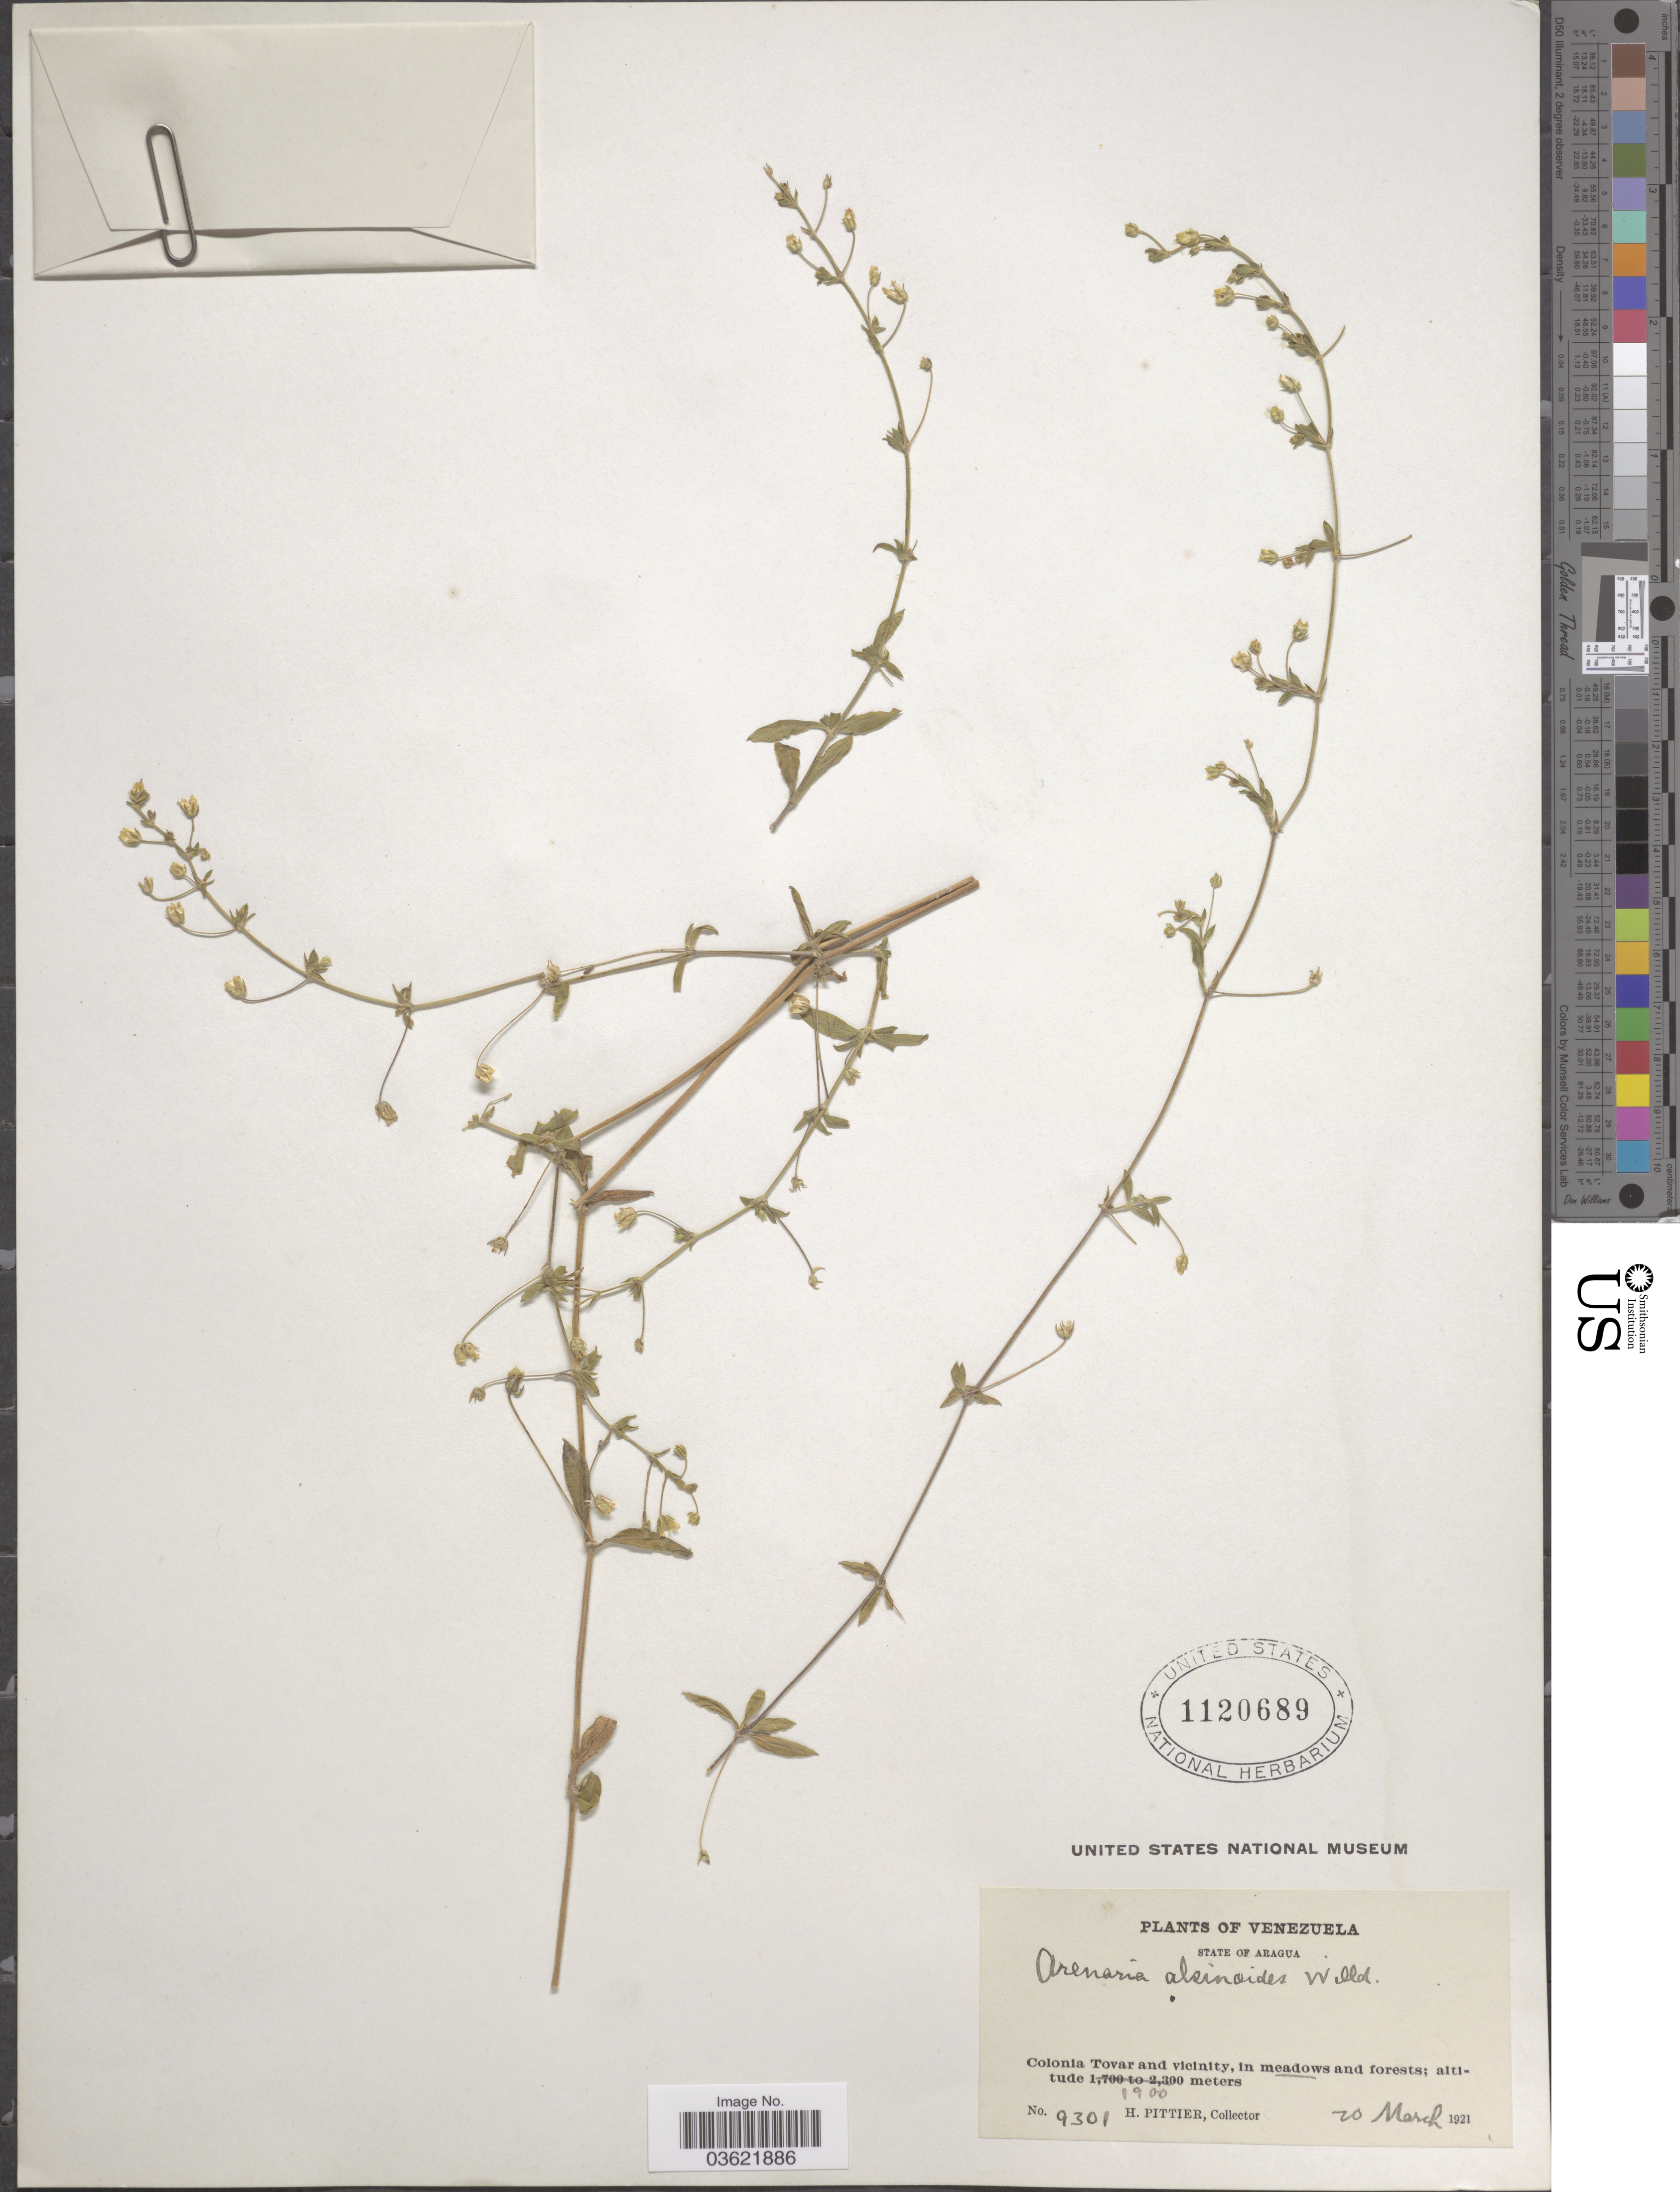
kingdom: Plantae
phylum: Tracheophyta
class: Magnoliopsida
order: Caryophyllales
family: Caryophyllaceae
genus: Arenaria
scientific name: Arenaria lanuginosa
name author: (Michx.) Rohrb.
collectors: H. F. Pittier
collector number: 9301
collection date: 1921-03-20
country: Venezuela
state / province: Aragua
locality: Colonia Tovar and vicinity.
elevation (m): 1900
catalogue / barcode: US 1120689